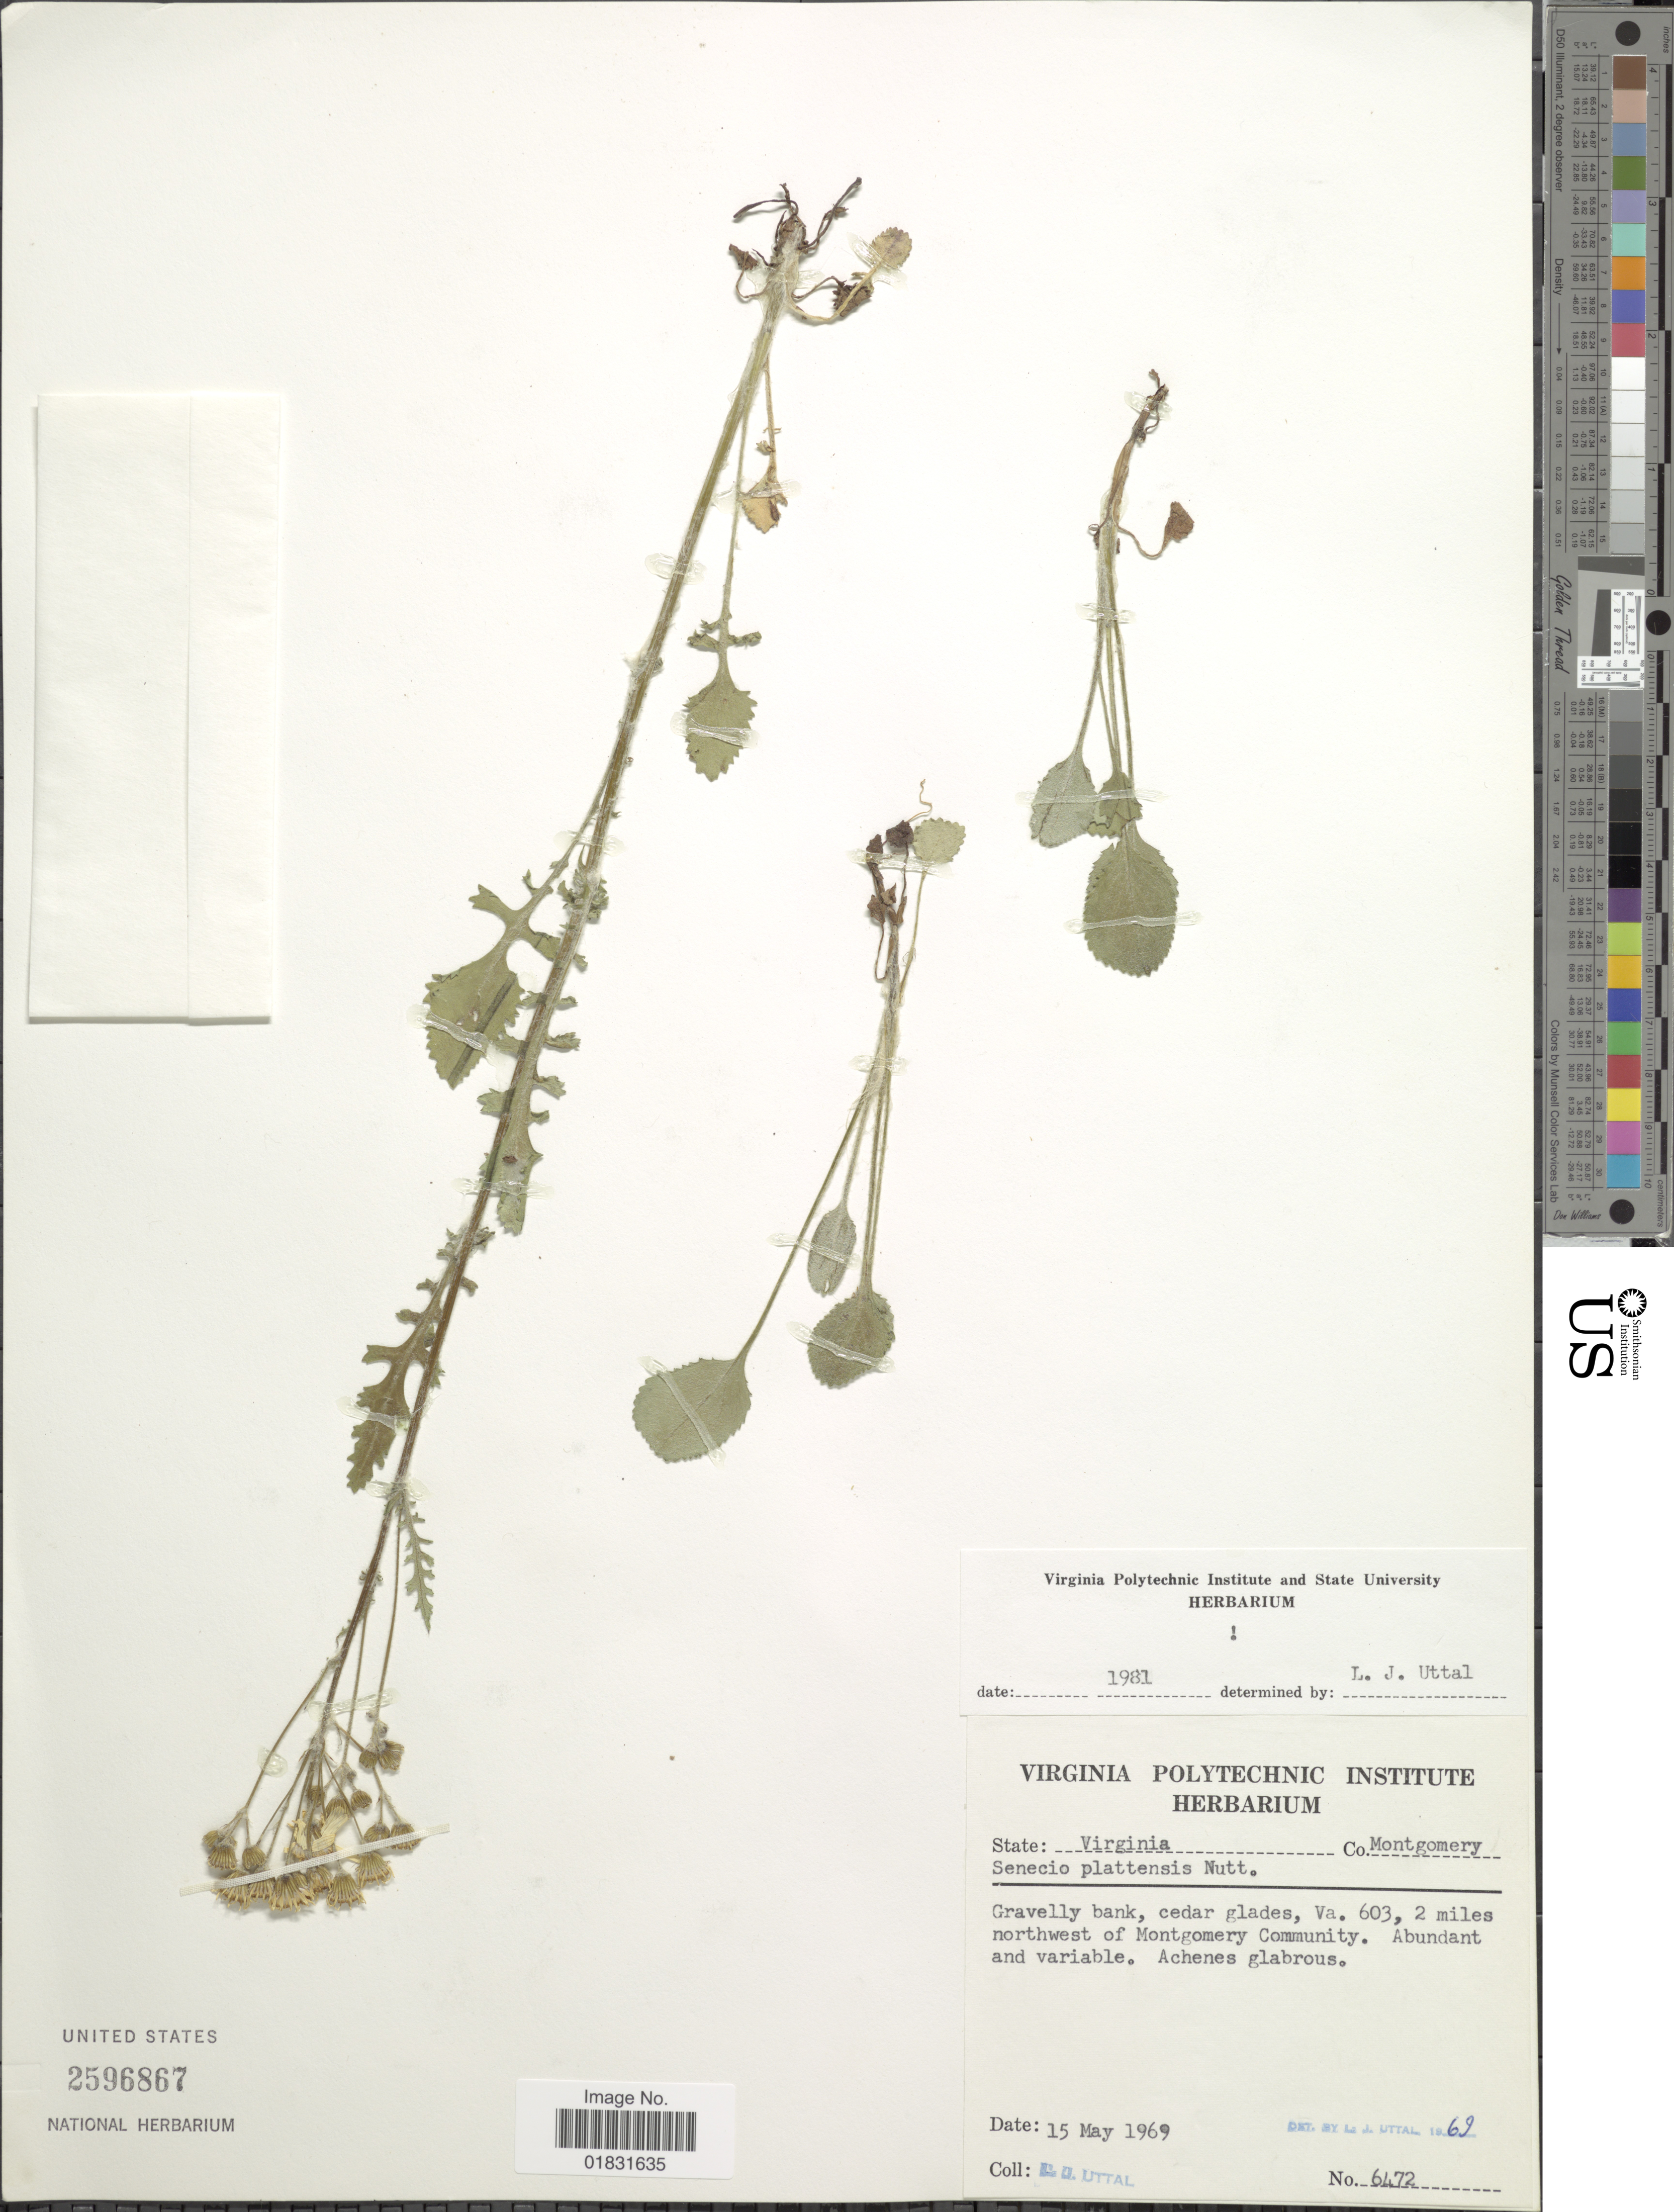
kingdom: Plantae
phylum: Tracheophyta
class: Magnoliopsida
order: Asterales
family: Asteraceae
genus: Packera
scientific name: Packera plattensis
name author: W.A. Weber & Á. Löve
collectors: L. Uttal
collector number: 6472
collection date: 1969-05-15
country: United States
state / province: Virginia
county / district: Montgomery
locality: Gravelly bank, cedar glades, Va. 603, 2 miles NW of Montgomery Community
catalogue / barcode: US 2596867